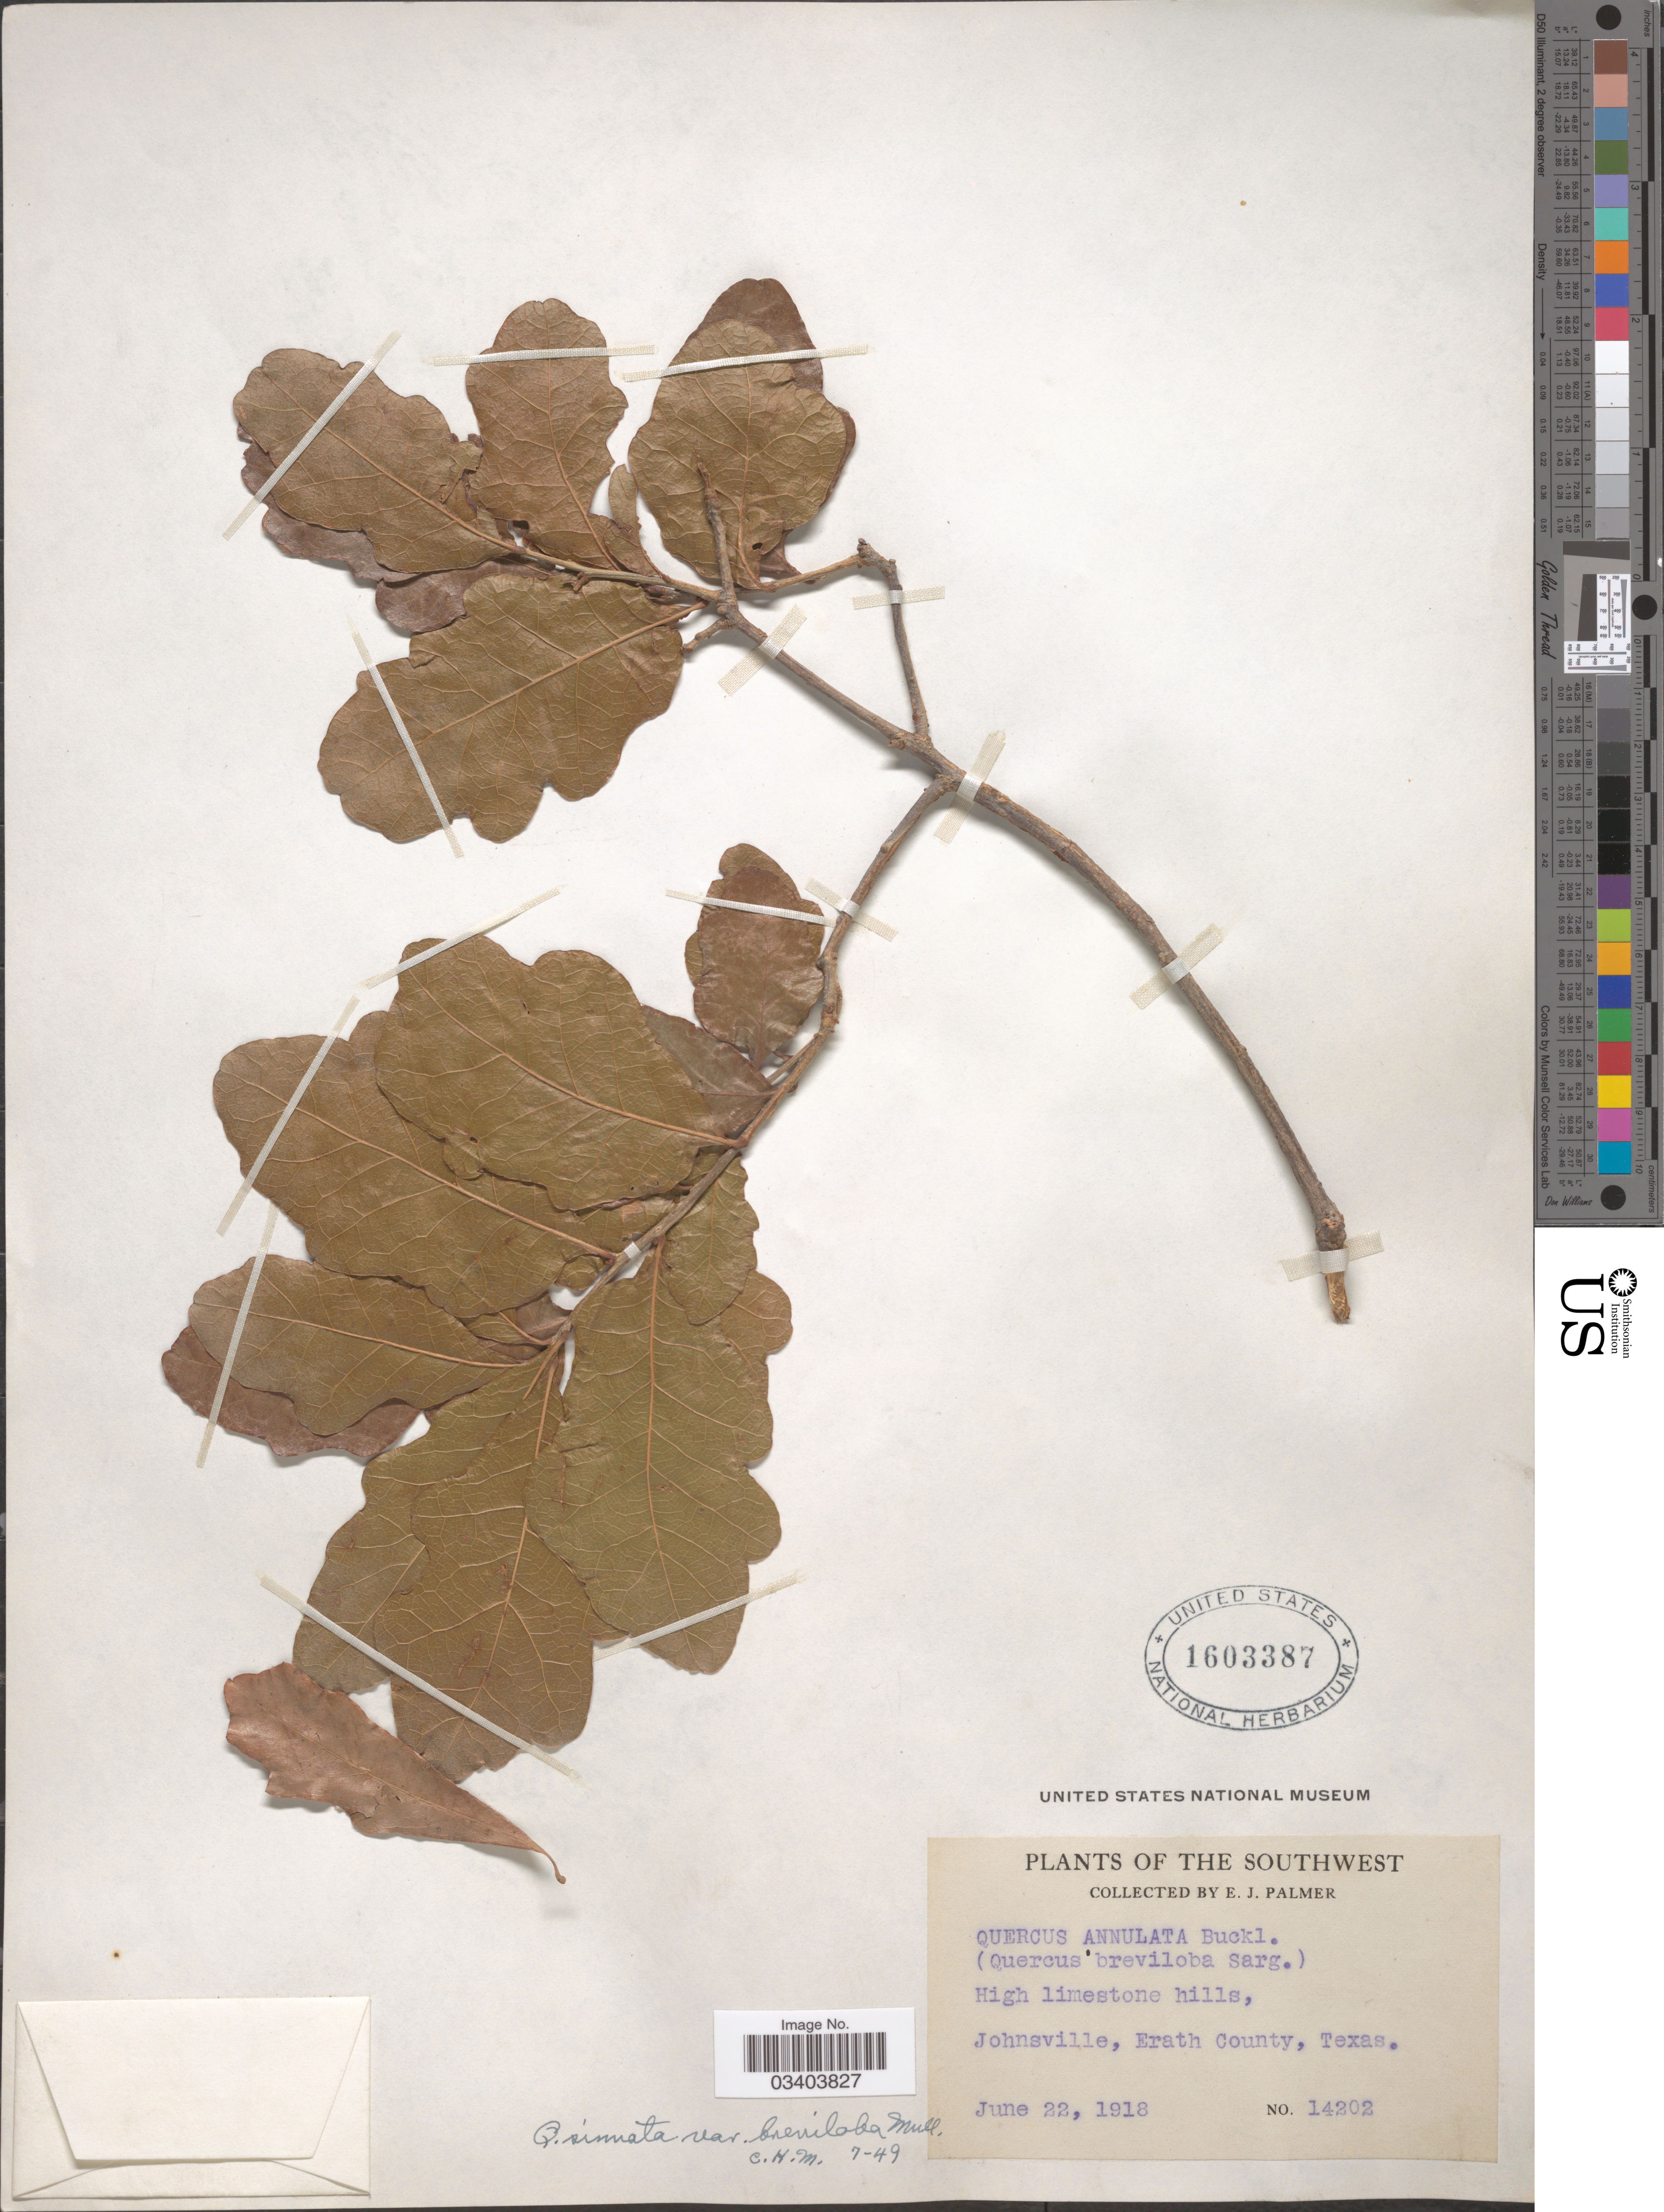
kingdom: Plantae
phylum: Tracheophyta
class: Magnoliopsida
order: Fagales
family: Fagaceae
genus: Quercus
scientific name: Quercus breviloba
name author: (Torr.) Sarg.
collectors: E. J. Palmer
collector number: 14202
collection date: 1918-06-22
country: United States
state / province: Texas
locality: The Southwest. Johnsville, Erath County.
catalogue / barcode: US 1603387